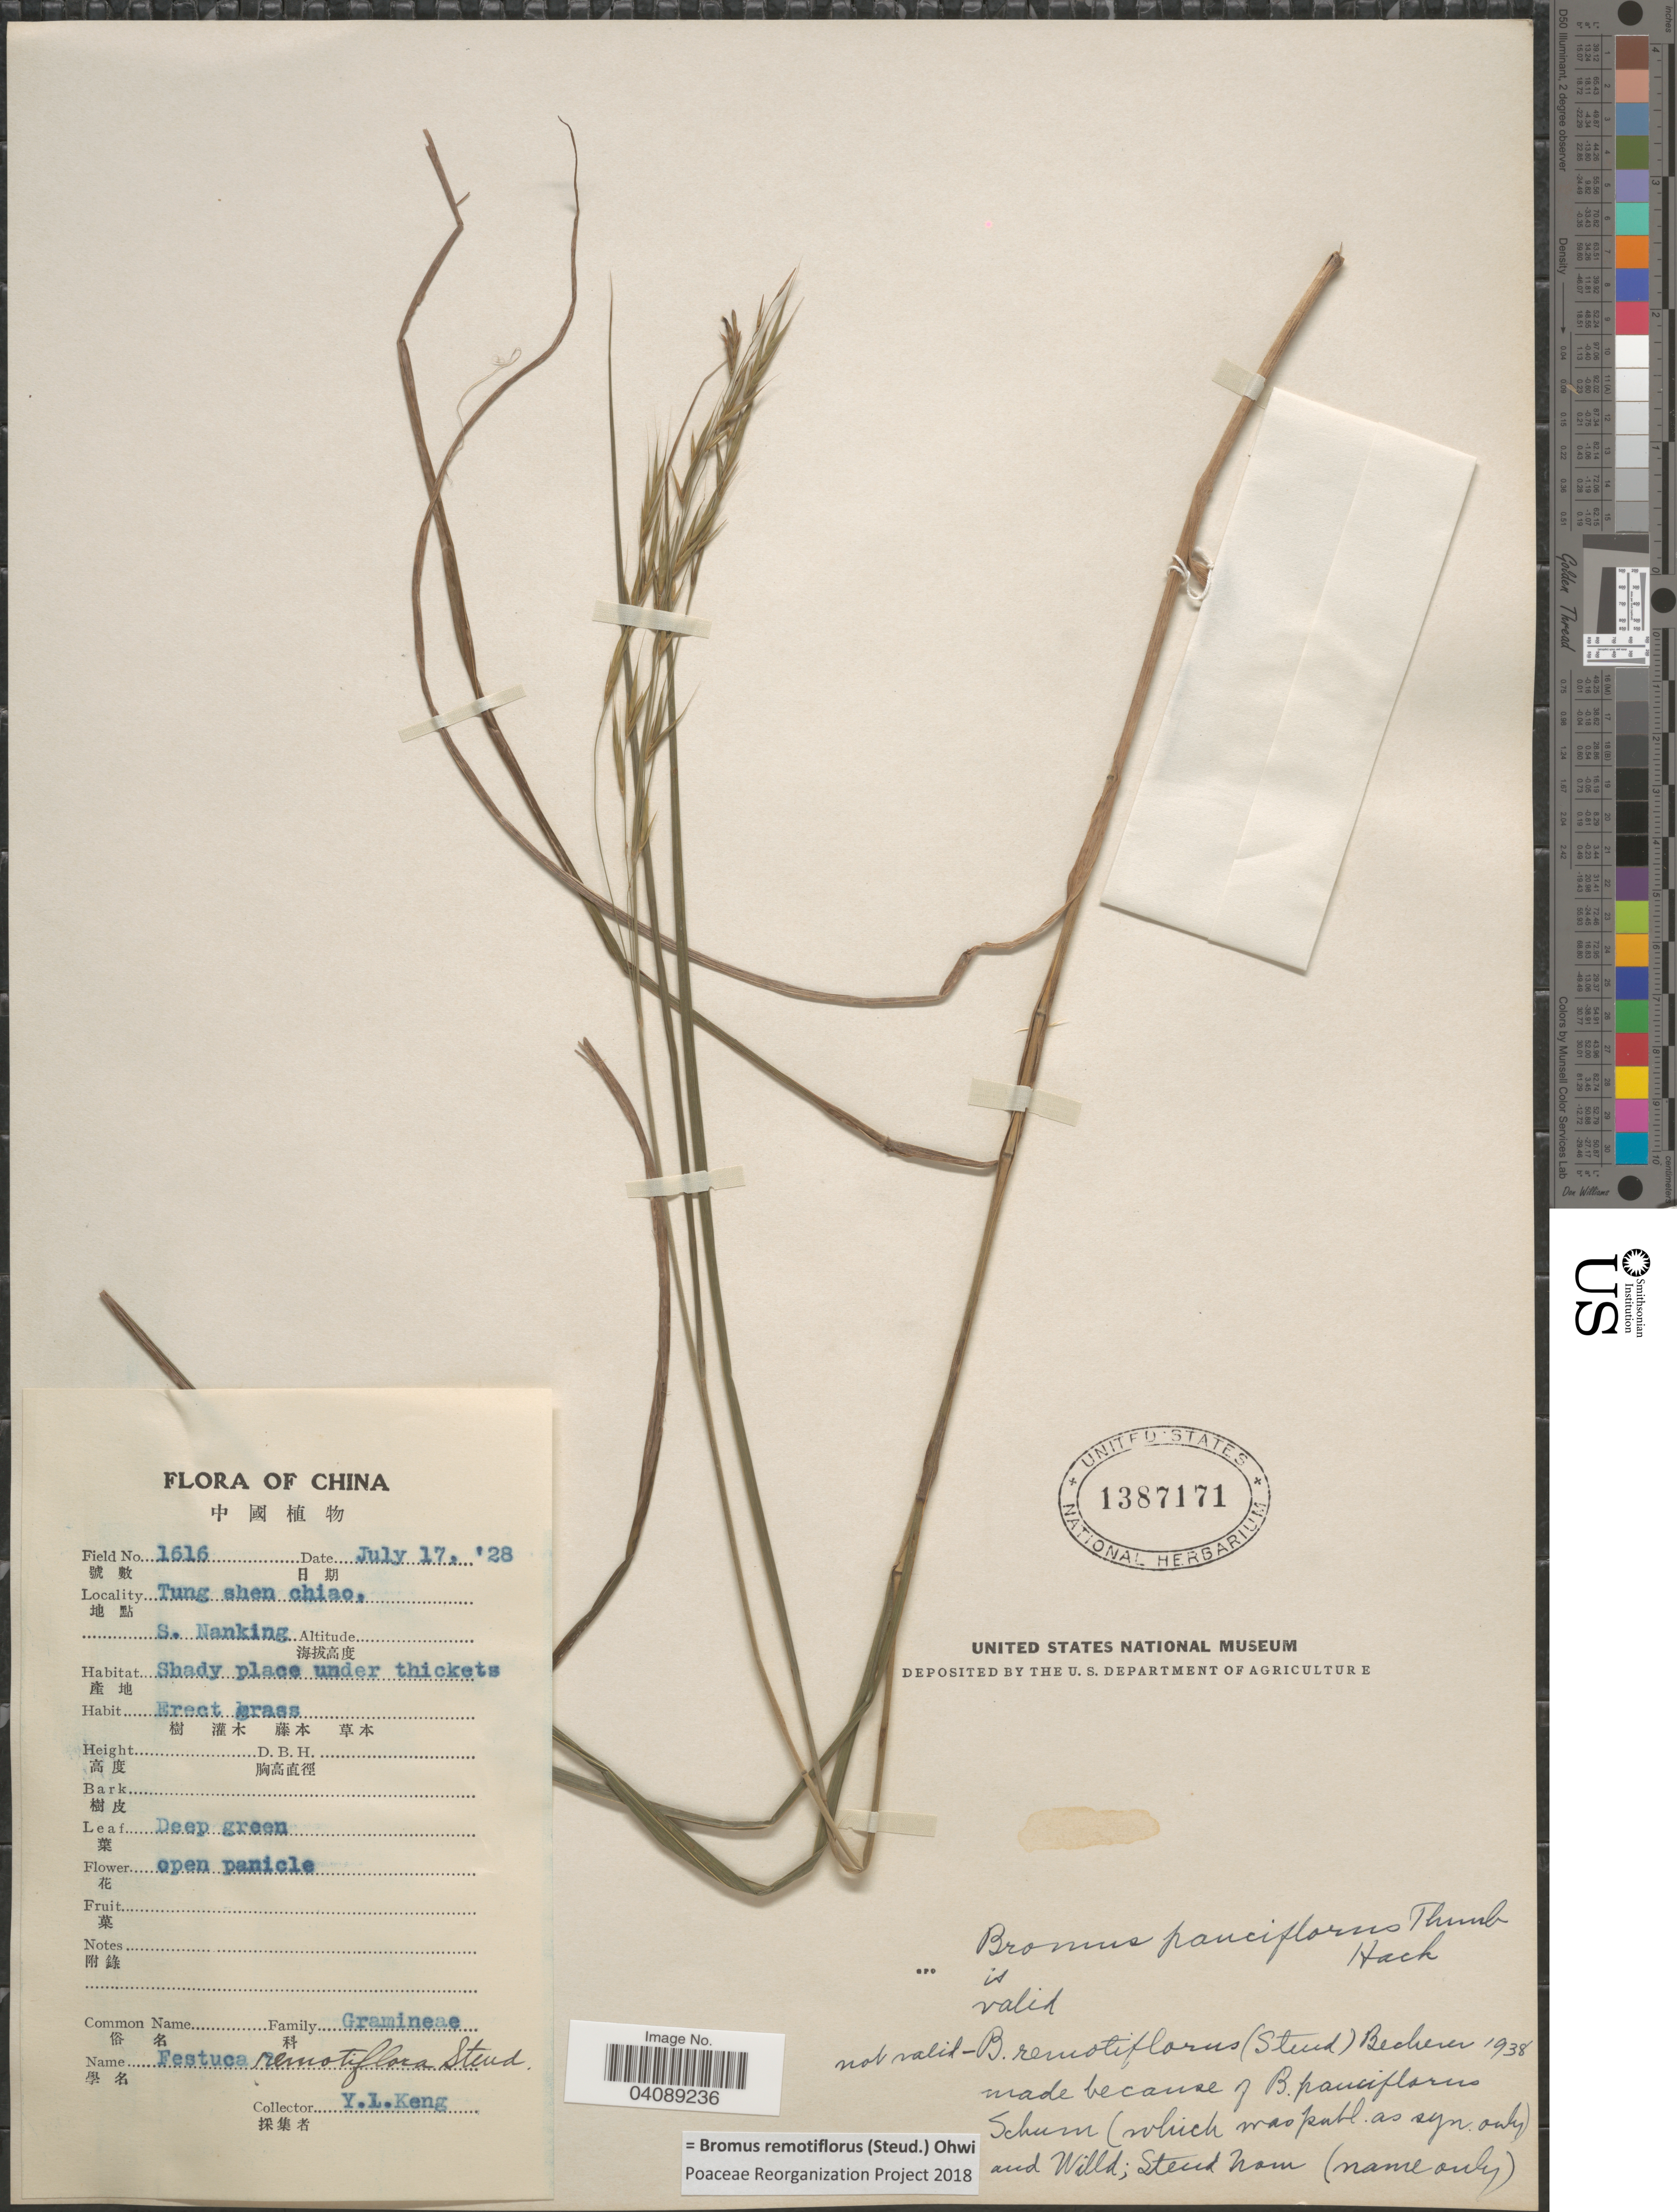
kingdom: Plantae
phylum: Tracheophyta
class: Liliopsida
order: Poales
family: Poaceae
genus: Bromus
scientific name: Bromus remotiflorus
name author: (Steud.) Ohwi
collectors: Y. L. Keng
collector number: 1616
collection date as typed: Transcribed d/m/y: 17/7/28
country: China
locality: Tung shen chiao, S. Nanking.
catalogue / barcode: US 1387171